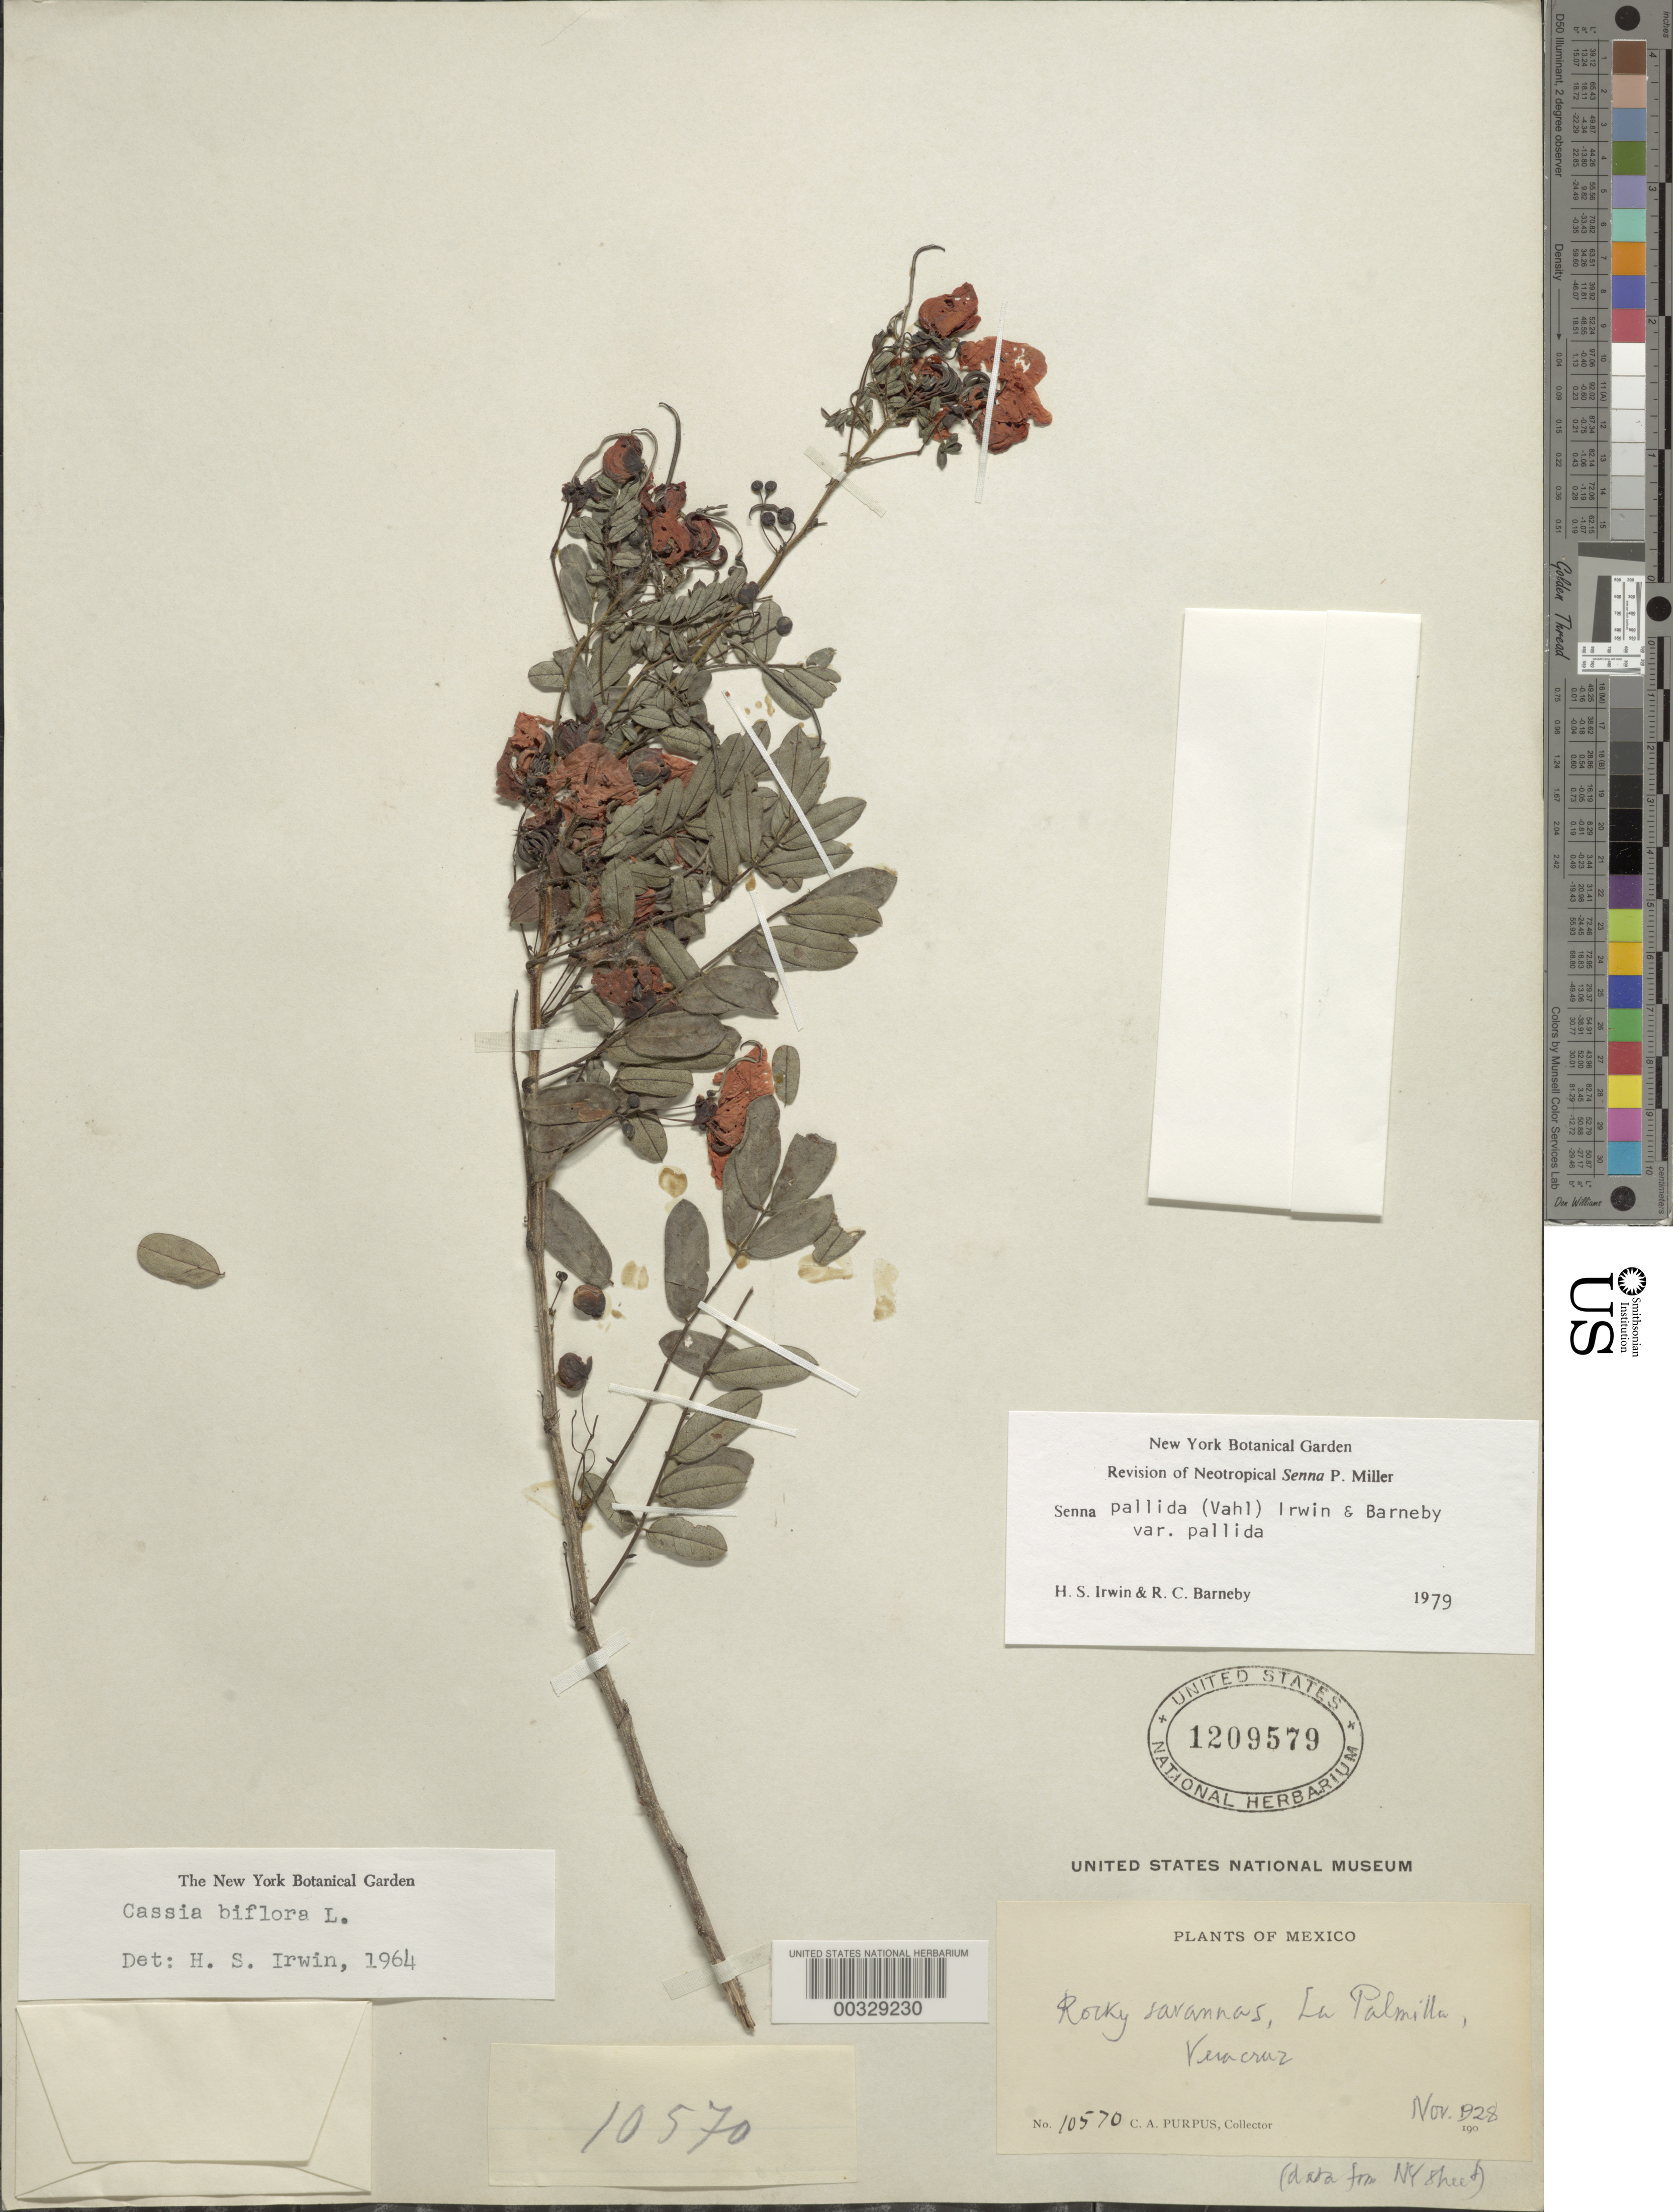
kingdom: Plantae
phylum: Tracheophyta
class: Magnoliopsida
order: Fabales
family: Fabaceae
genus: Senna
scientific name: Senna pallida var. pallida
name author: (Vahl) H.S. Irwin & Barneby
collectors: C. A. Purpus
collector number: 10570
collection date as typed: Nov 1928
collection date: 1928-11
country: Mexico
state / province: Veracruz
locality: La palmilla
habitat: Rocky savannas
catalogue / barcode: US 1209579